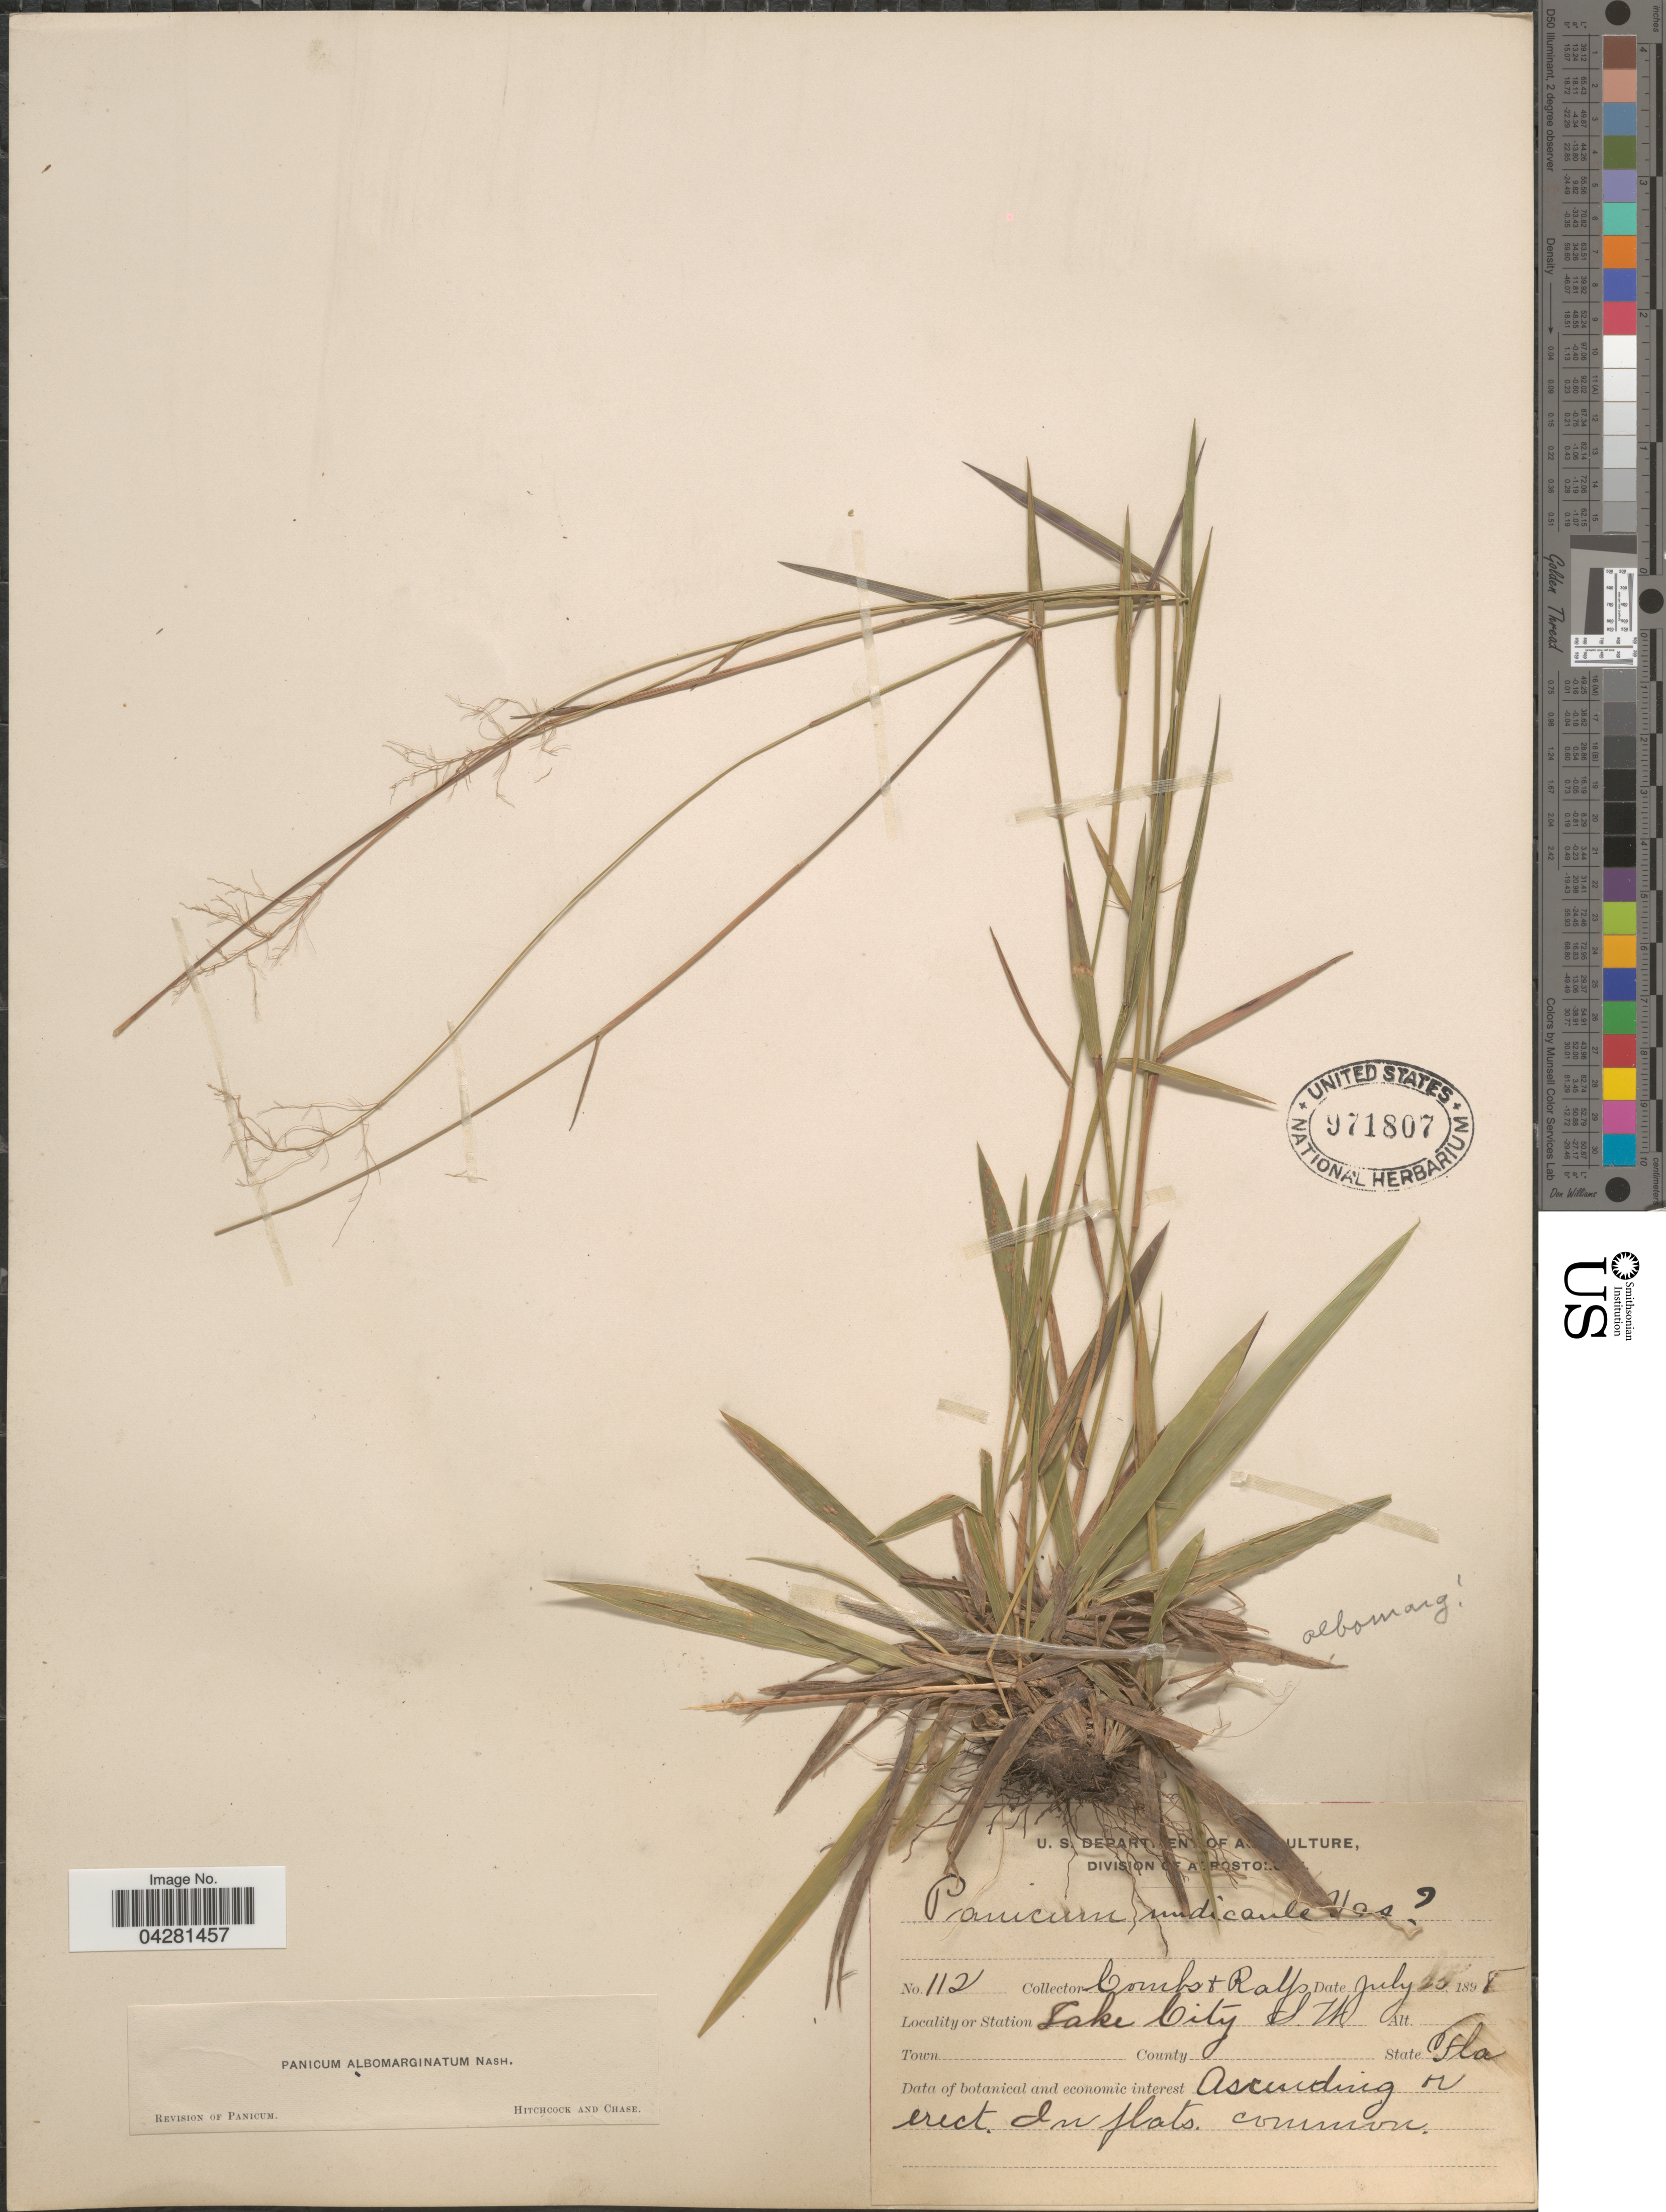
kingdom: Plantae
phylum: Tracheophyta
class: Liliopsida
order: Poales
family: Poaceae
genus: Dichanthelium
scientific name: Dichanthelium dichotomum var. unciphyllum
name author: (Trin.) Davidse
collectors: -. Combs & Rolfs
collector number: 112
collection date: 1898-07-25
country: United States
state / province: Florida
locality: Lake City S.W.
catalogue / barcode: US 971807